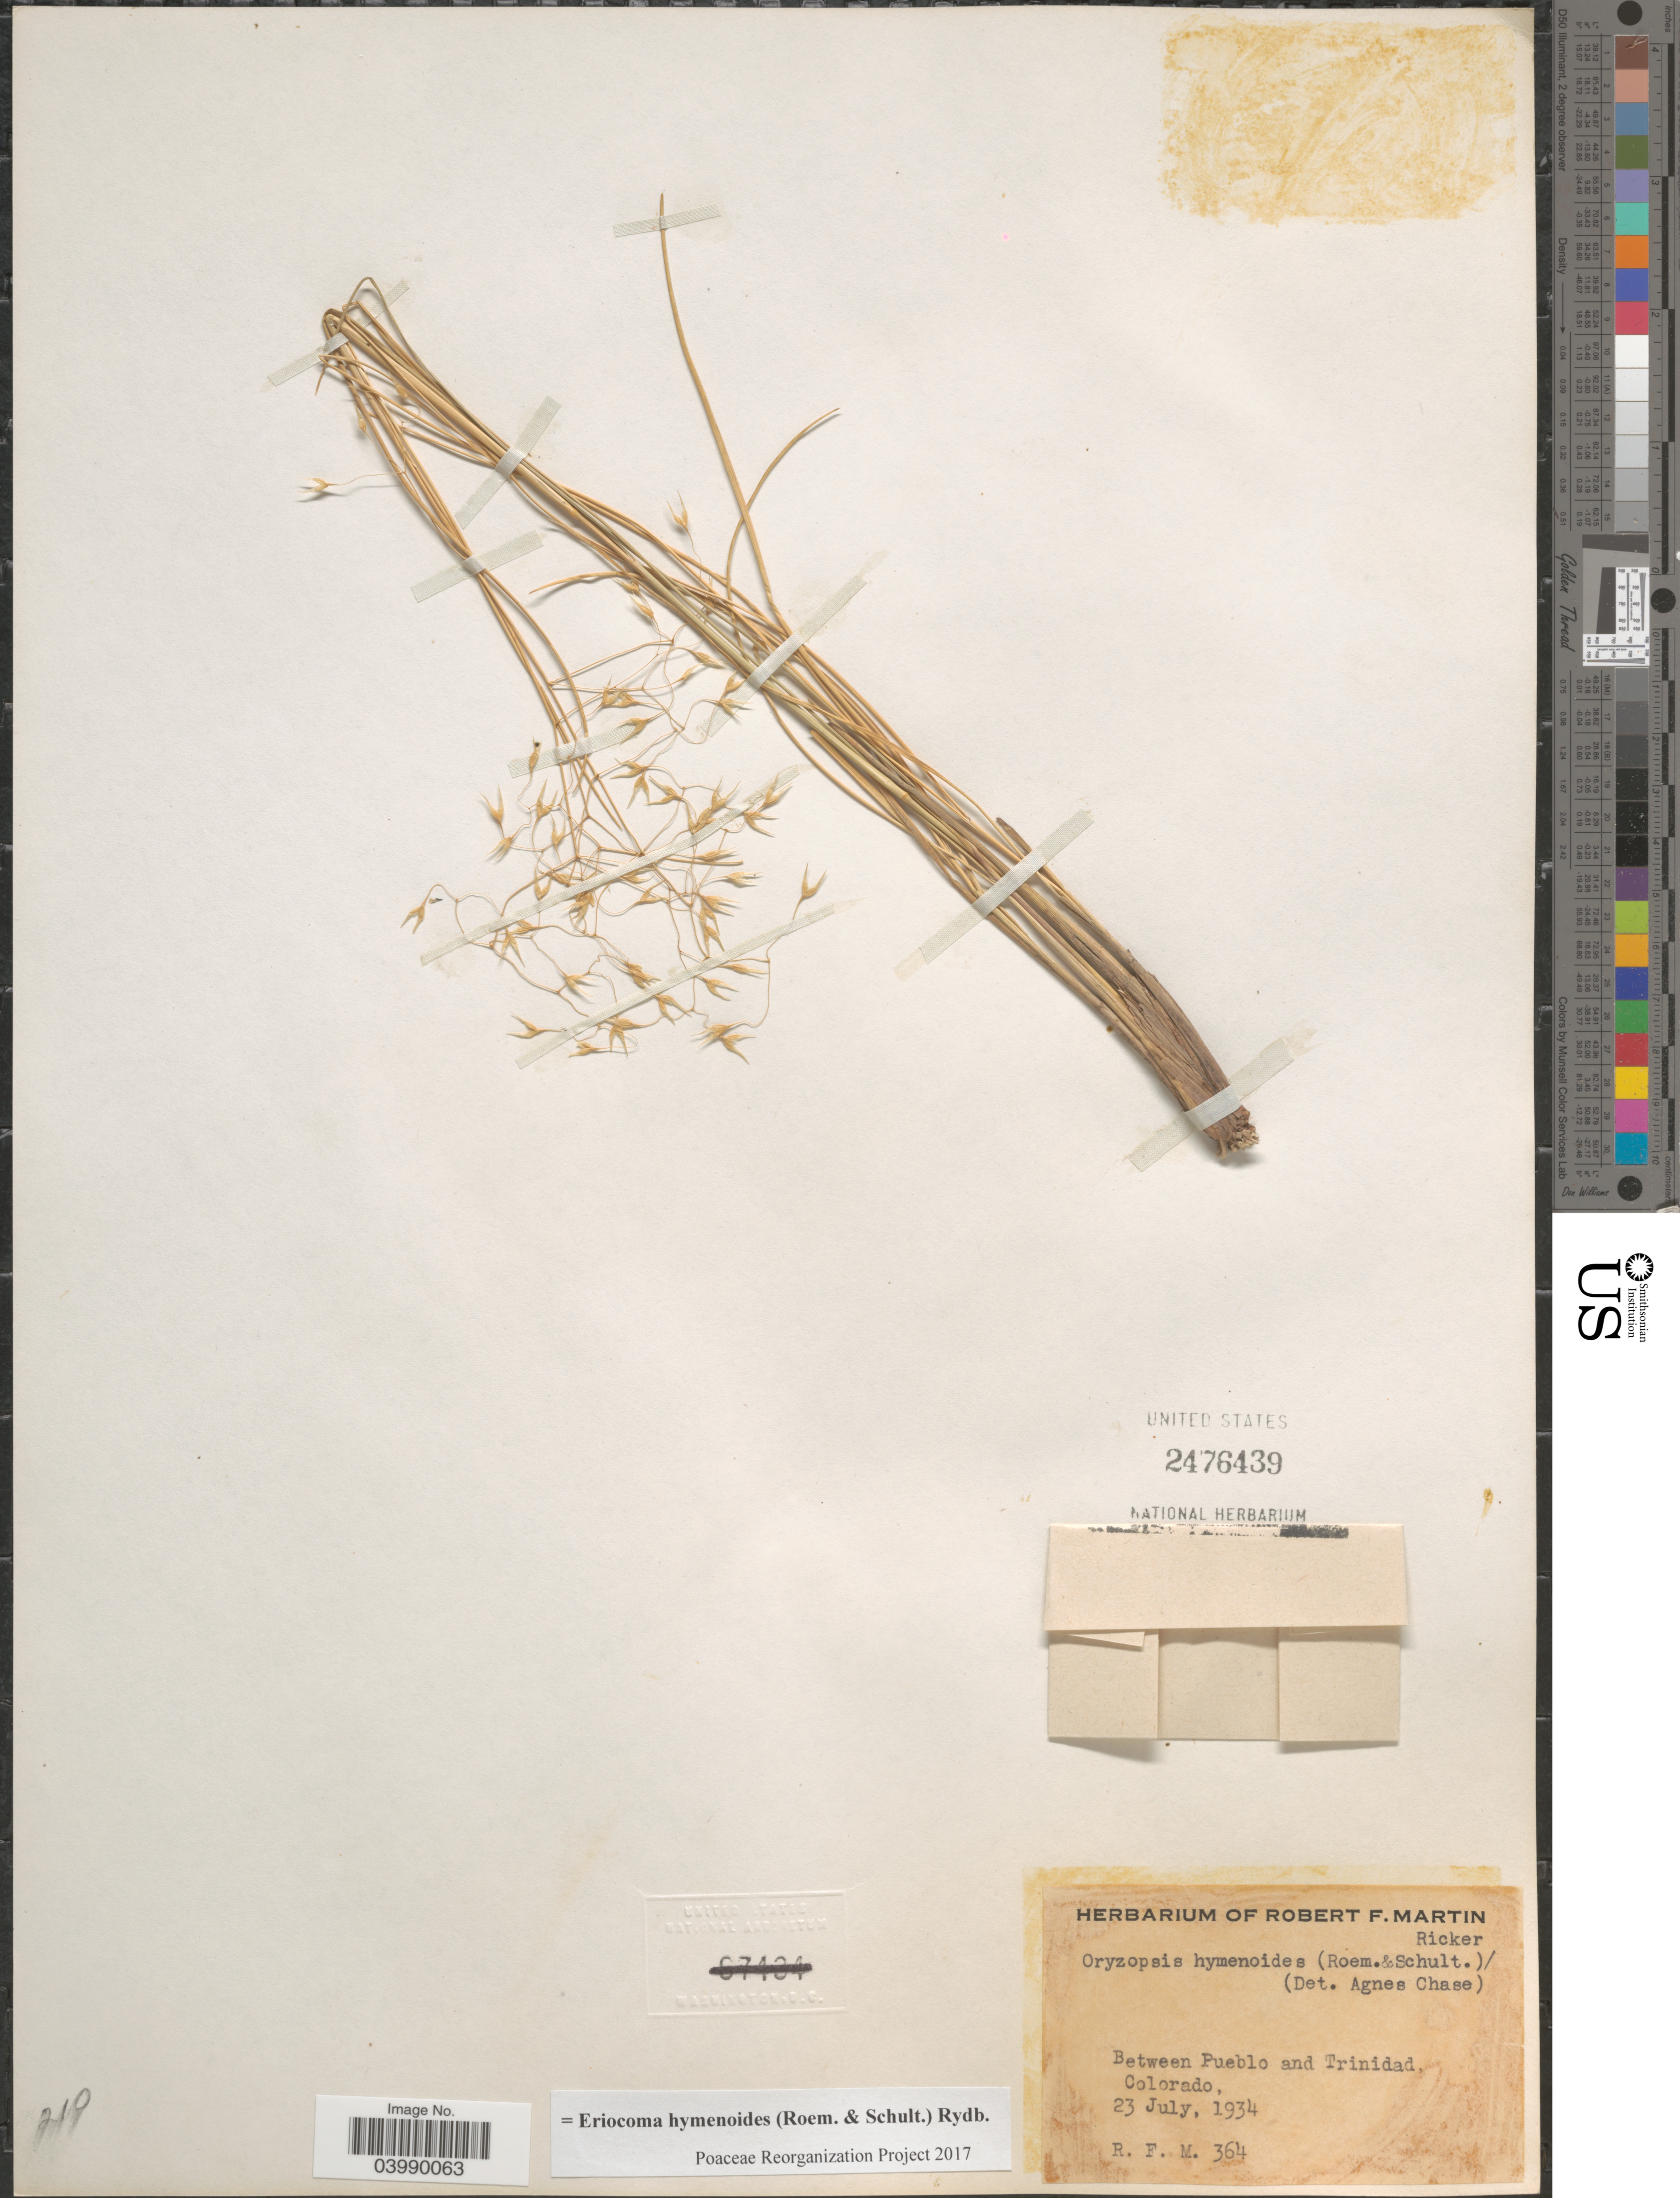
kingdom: Plantae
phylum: Tracheophyta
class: Liliopsida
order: Poales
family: Poaceae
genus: Eriocoma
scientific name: Eriocoma hymenoides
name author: (Roem. & Schult.) Rydb.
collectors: R. F. Martin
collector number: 364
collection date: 1934-07-23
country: United States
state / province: Colorado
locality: Between Pueblo and Trinidad.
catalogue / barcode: US 2476439